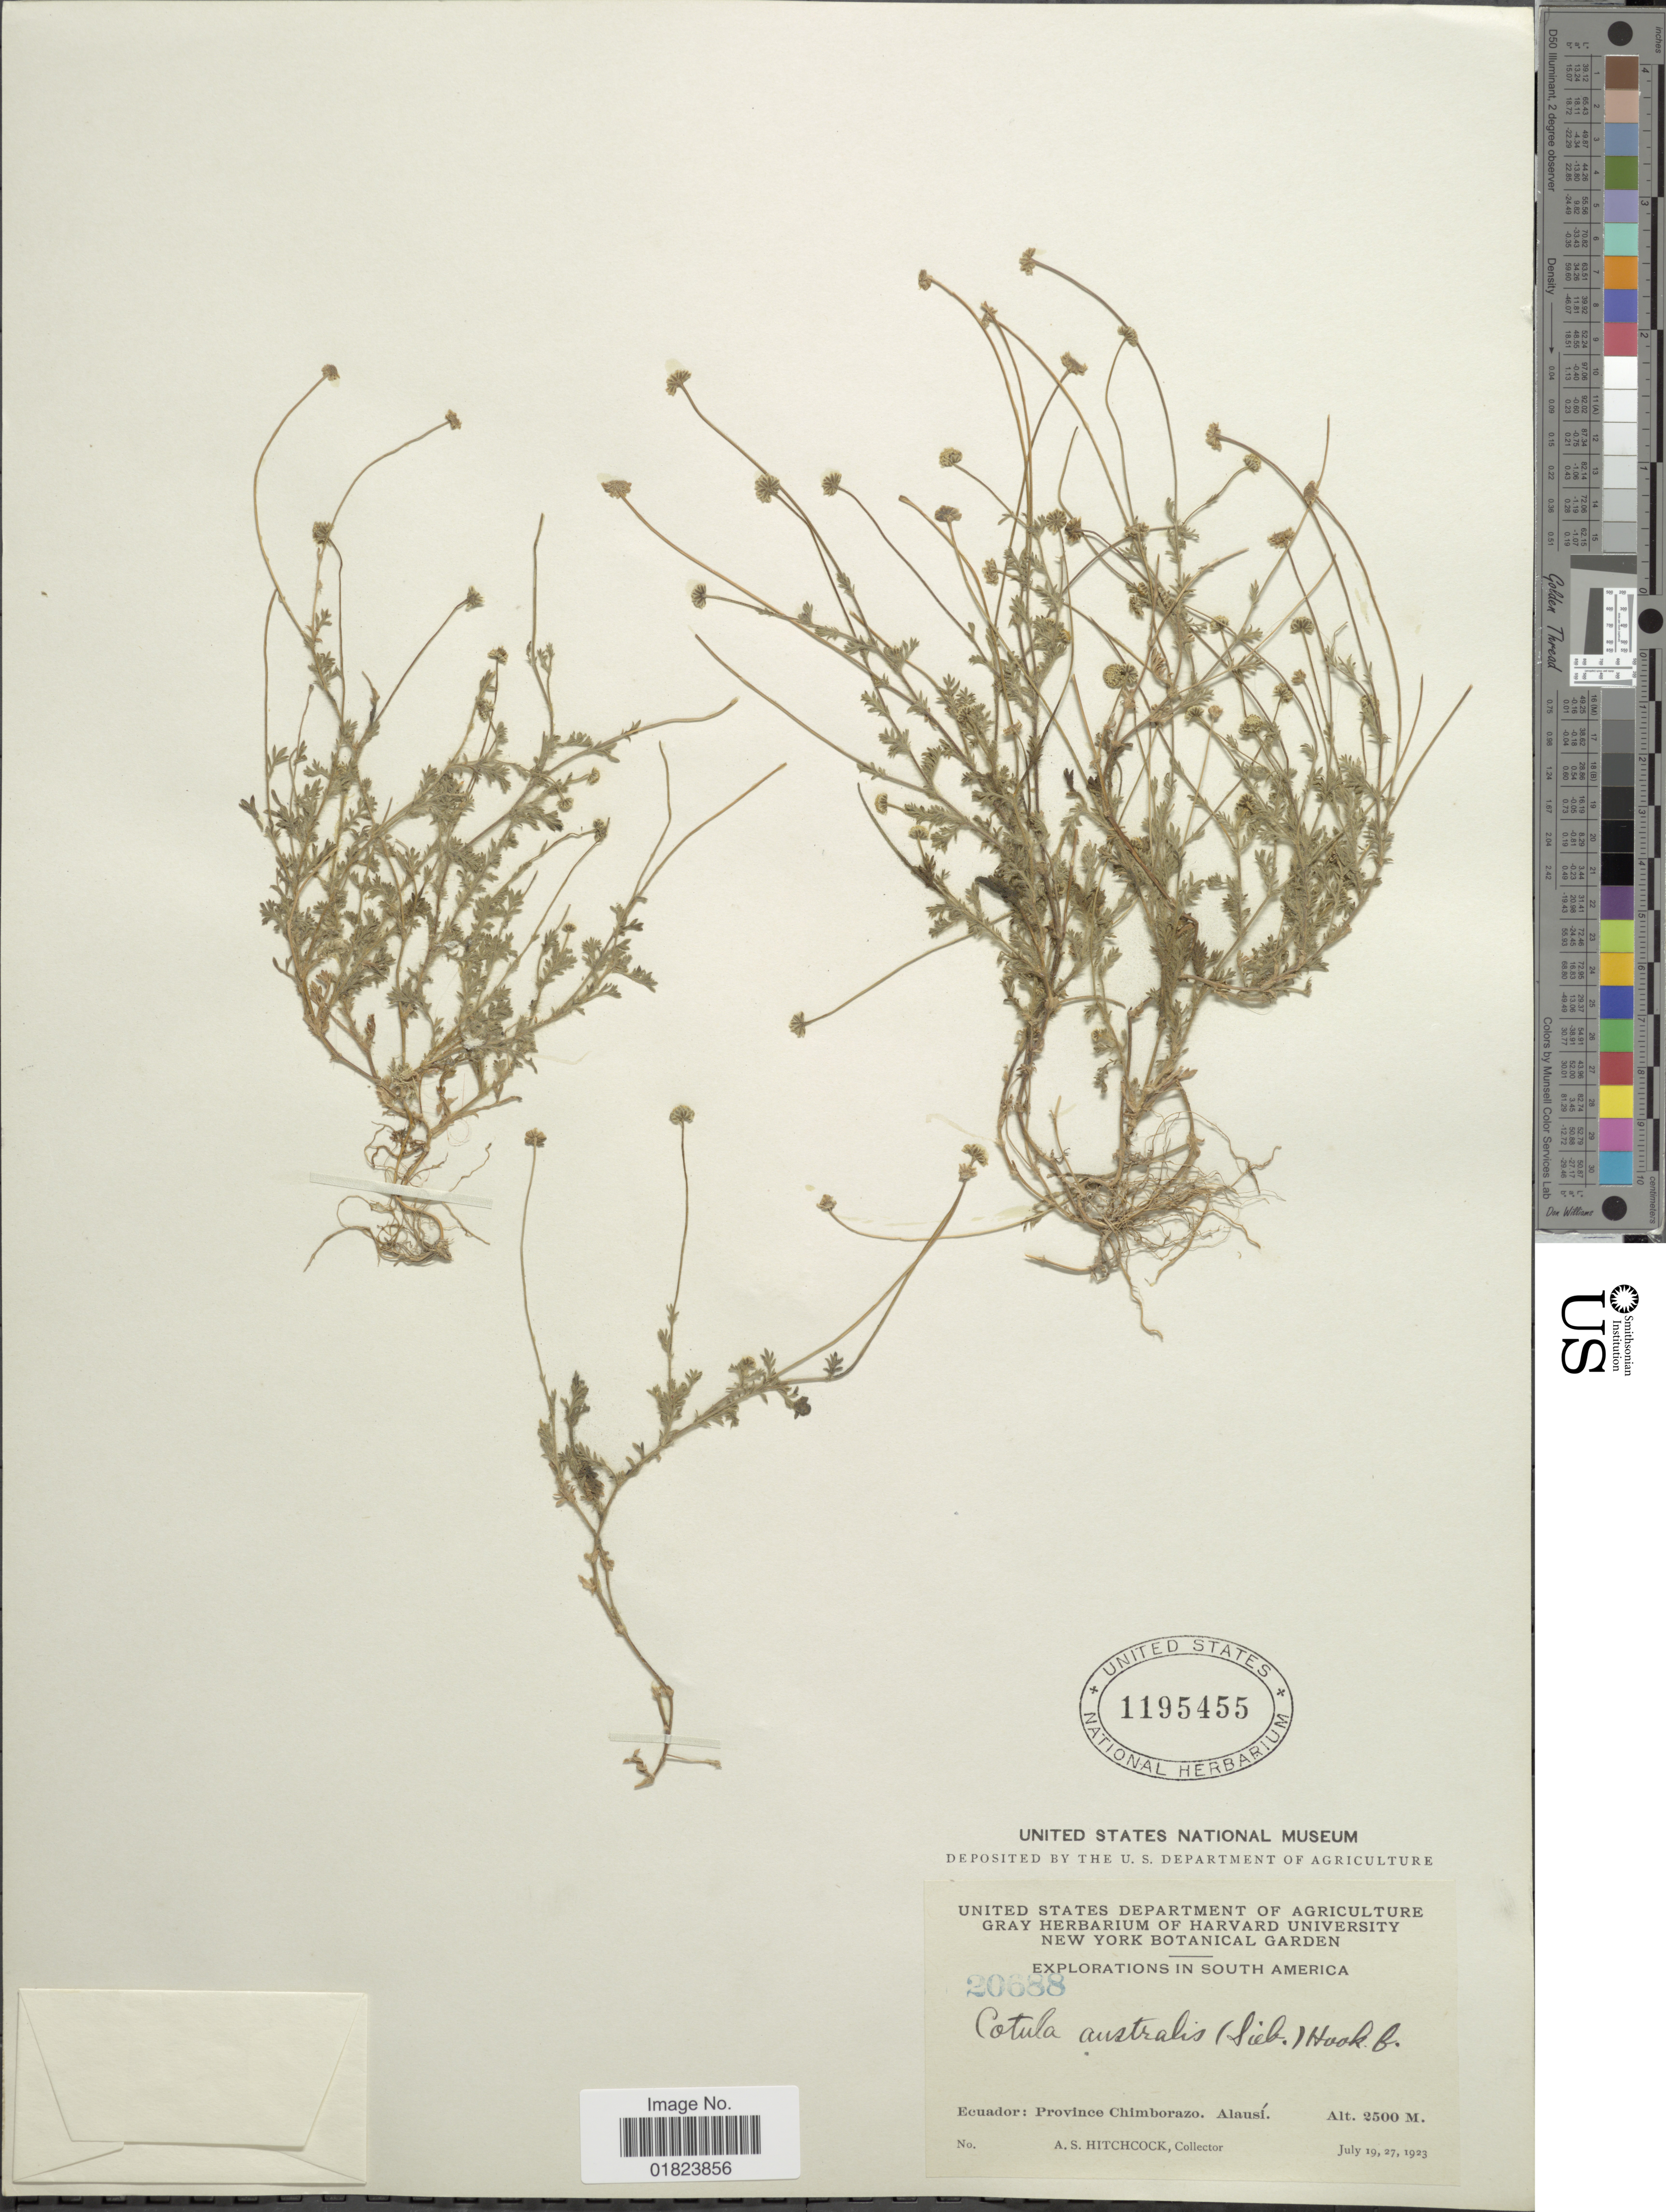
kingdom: Plantae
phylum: Tracheophyta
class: Magnoliopsida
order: Asterales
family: Asteraceae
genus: Cotula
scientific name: Cotula australis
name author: (Sieber ex Spreng.) Hook. f.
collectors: A. S. Hitchcock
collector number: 20688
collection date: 1923-07-19/1923-07-27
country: Ecuador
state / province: Chimborazo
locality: Alausi.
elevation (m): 2500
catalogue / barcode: US 1195455